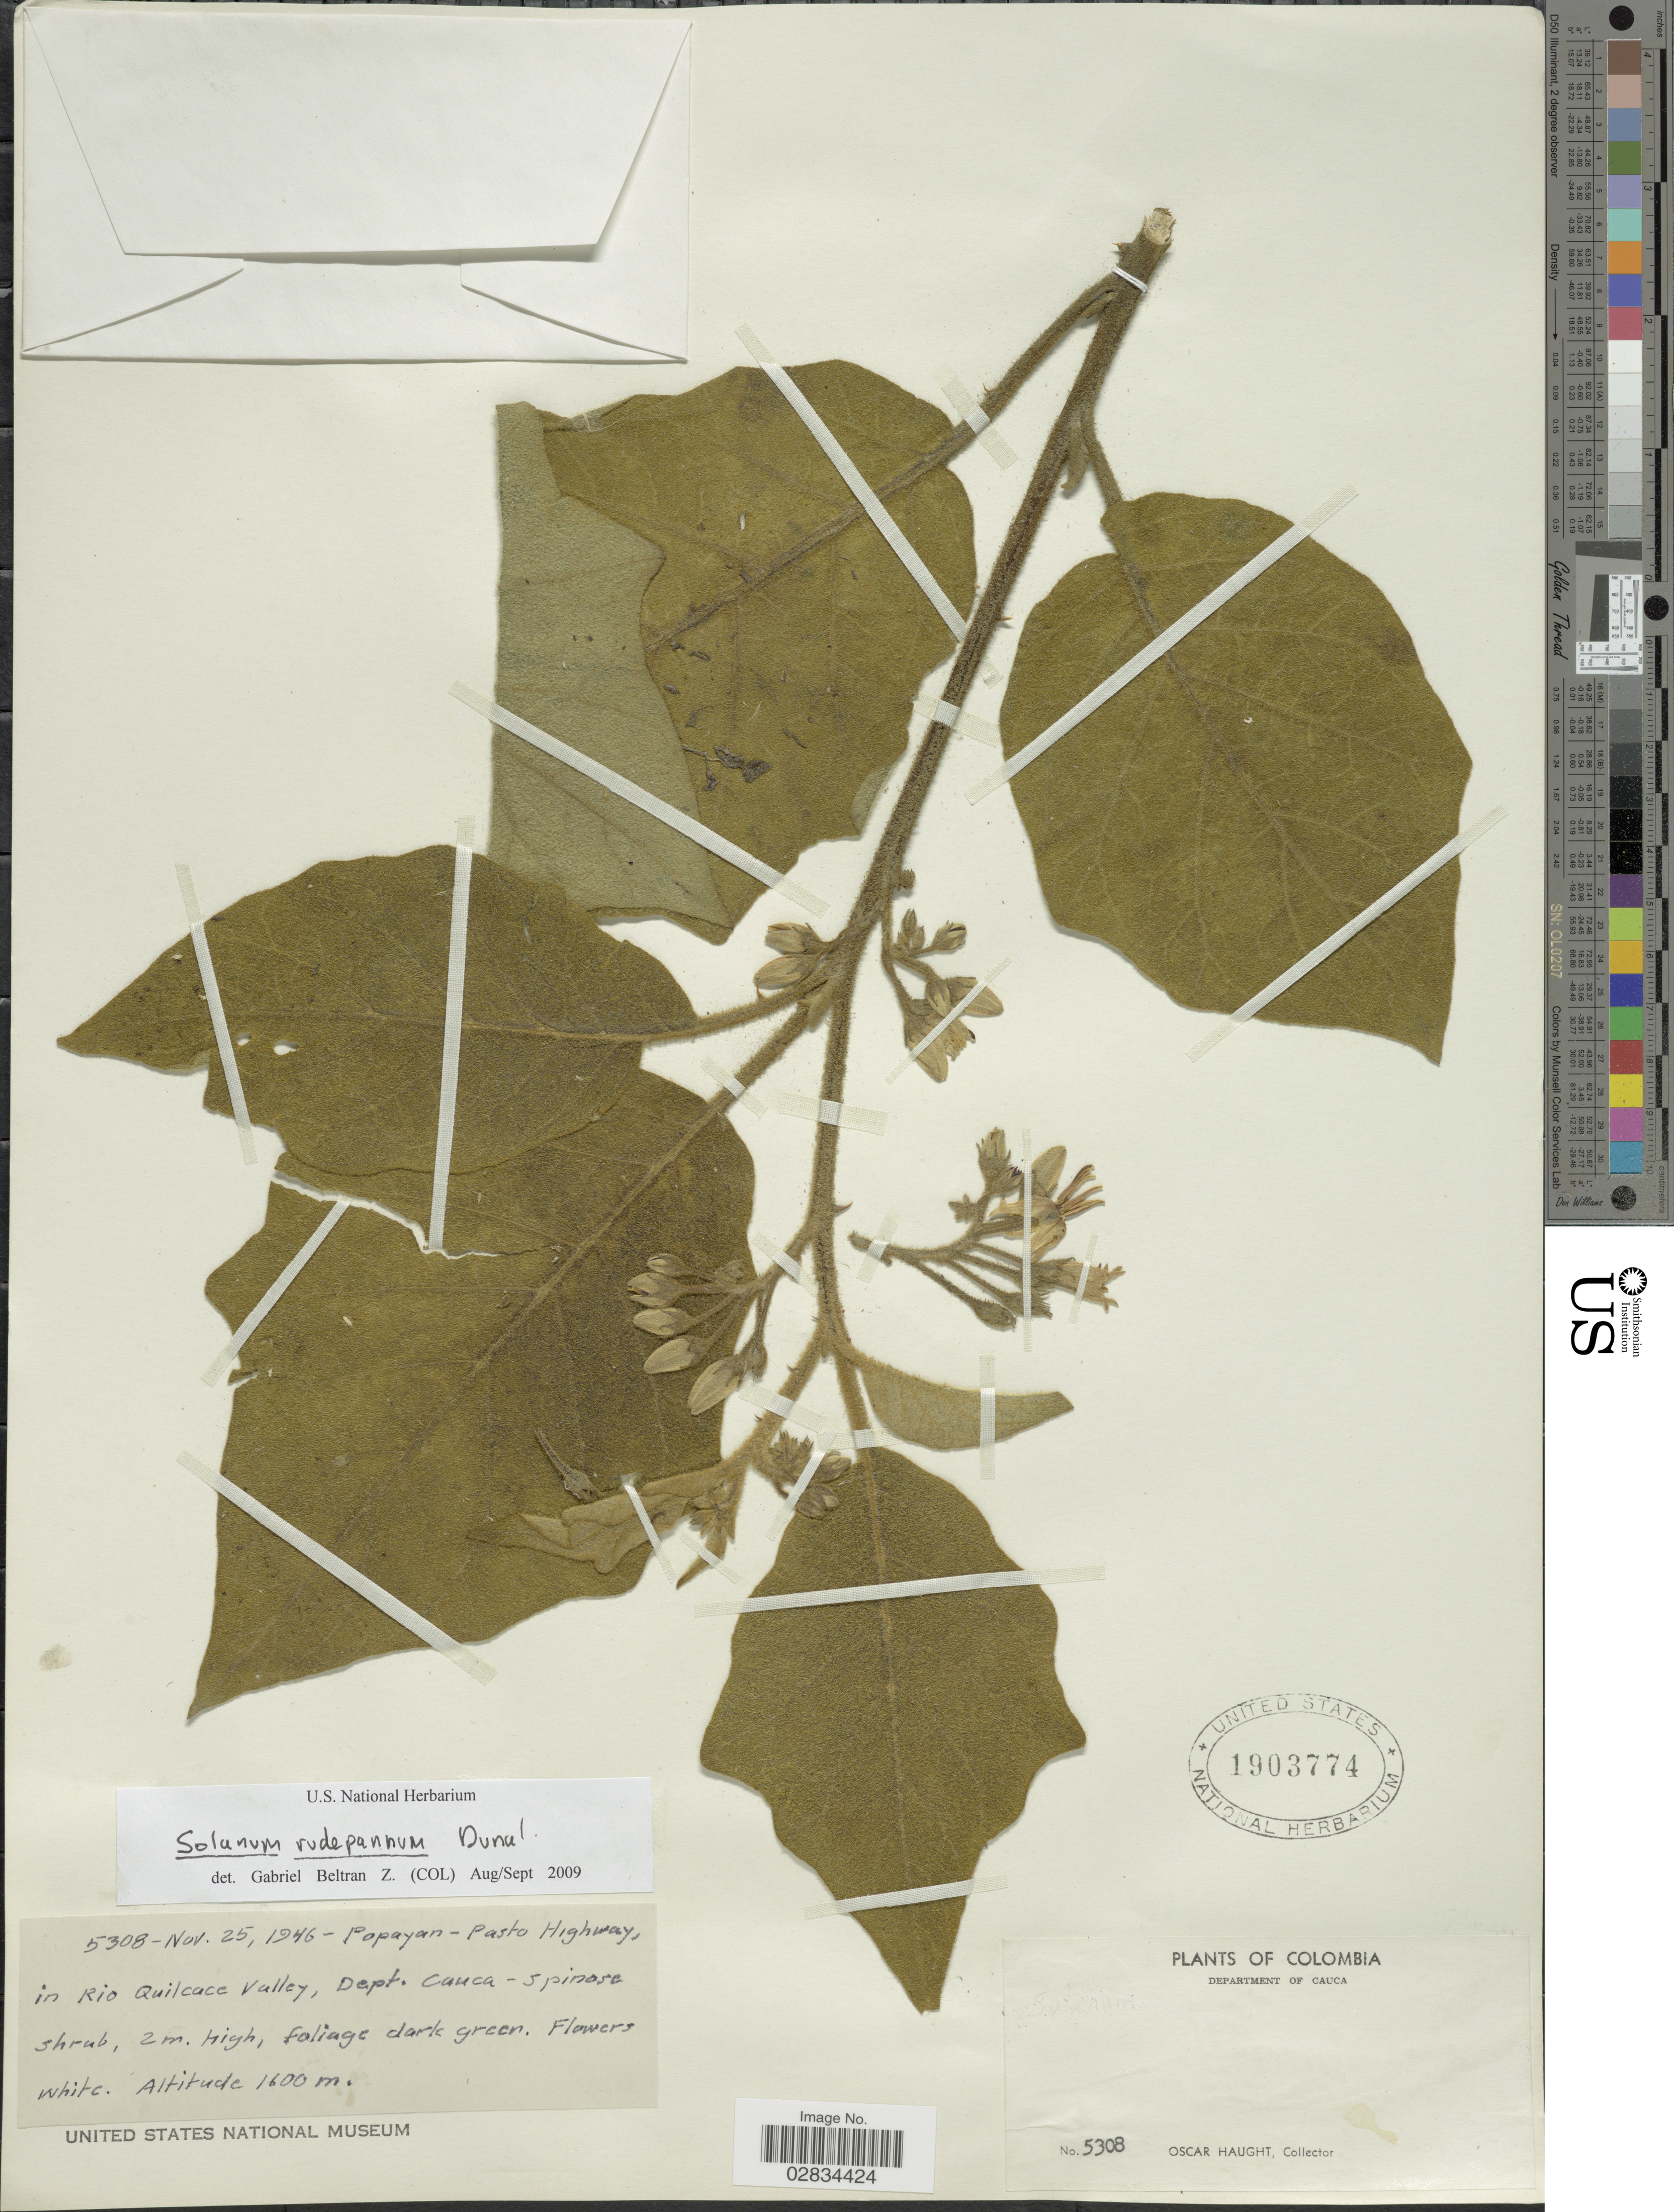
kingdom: Plantae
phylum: Tracheophyta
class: Magnoliopsida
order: Solanales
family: Solanaceae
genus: Solanum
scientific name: Solanum rudepannum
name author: Dunal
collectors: O. L. Haught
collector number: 5308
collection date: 1946-11-25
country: Colombia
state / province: Cauca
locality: Department of Cauca. Popayan - Pasto Highway, in Rio Quilcace Valley, Dept. Cauca.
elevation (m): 1600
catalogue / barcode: US 1903774